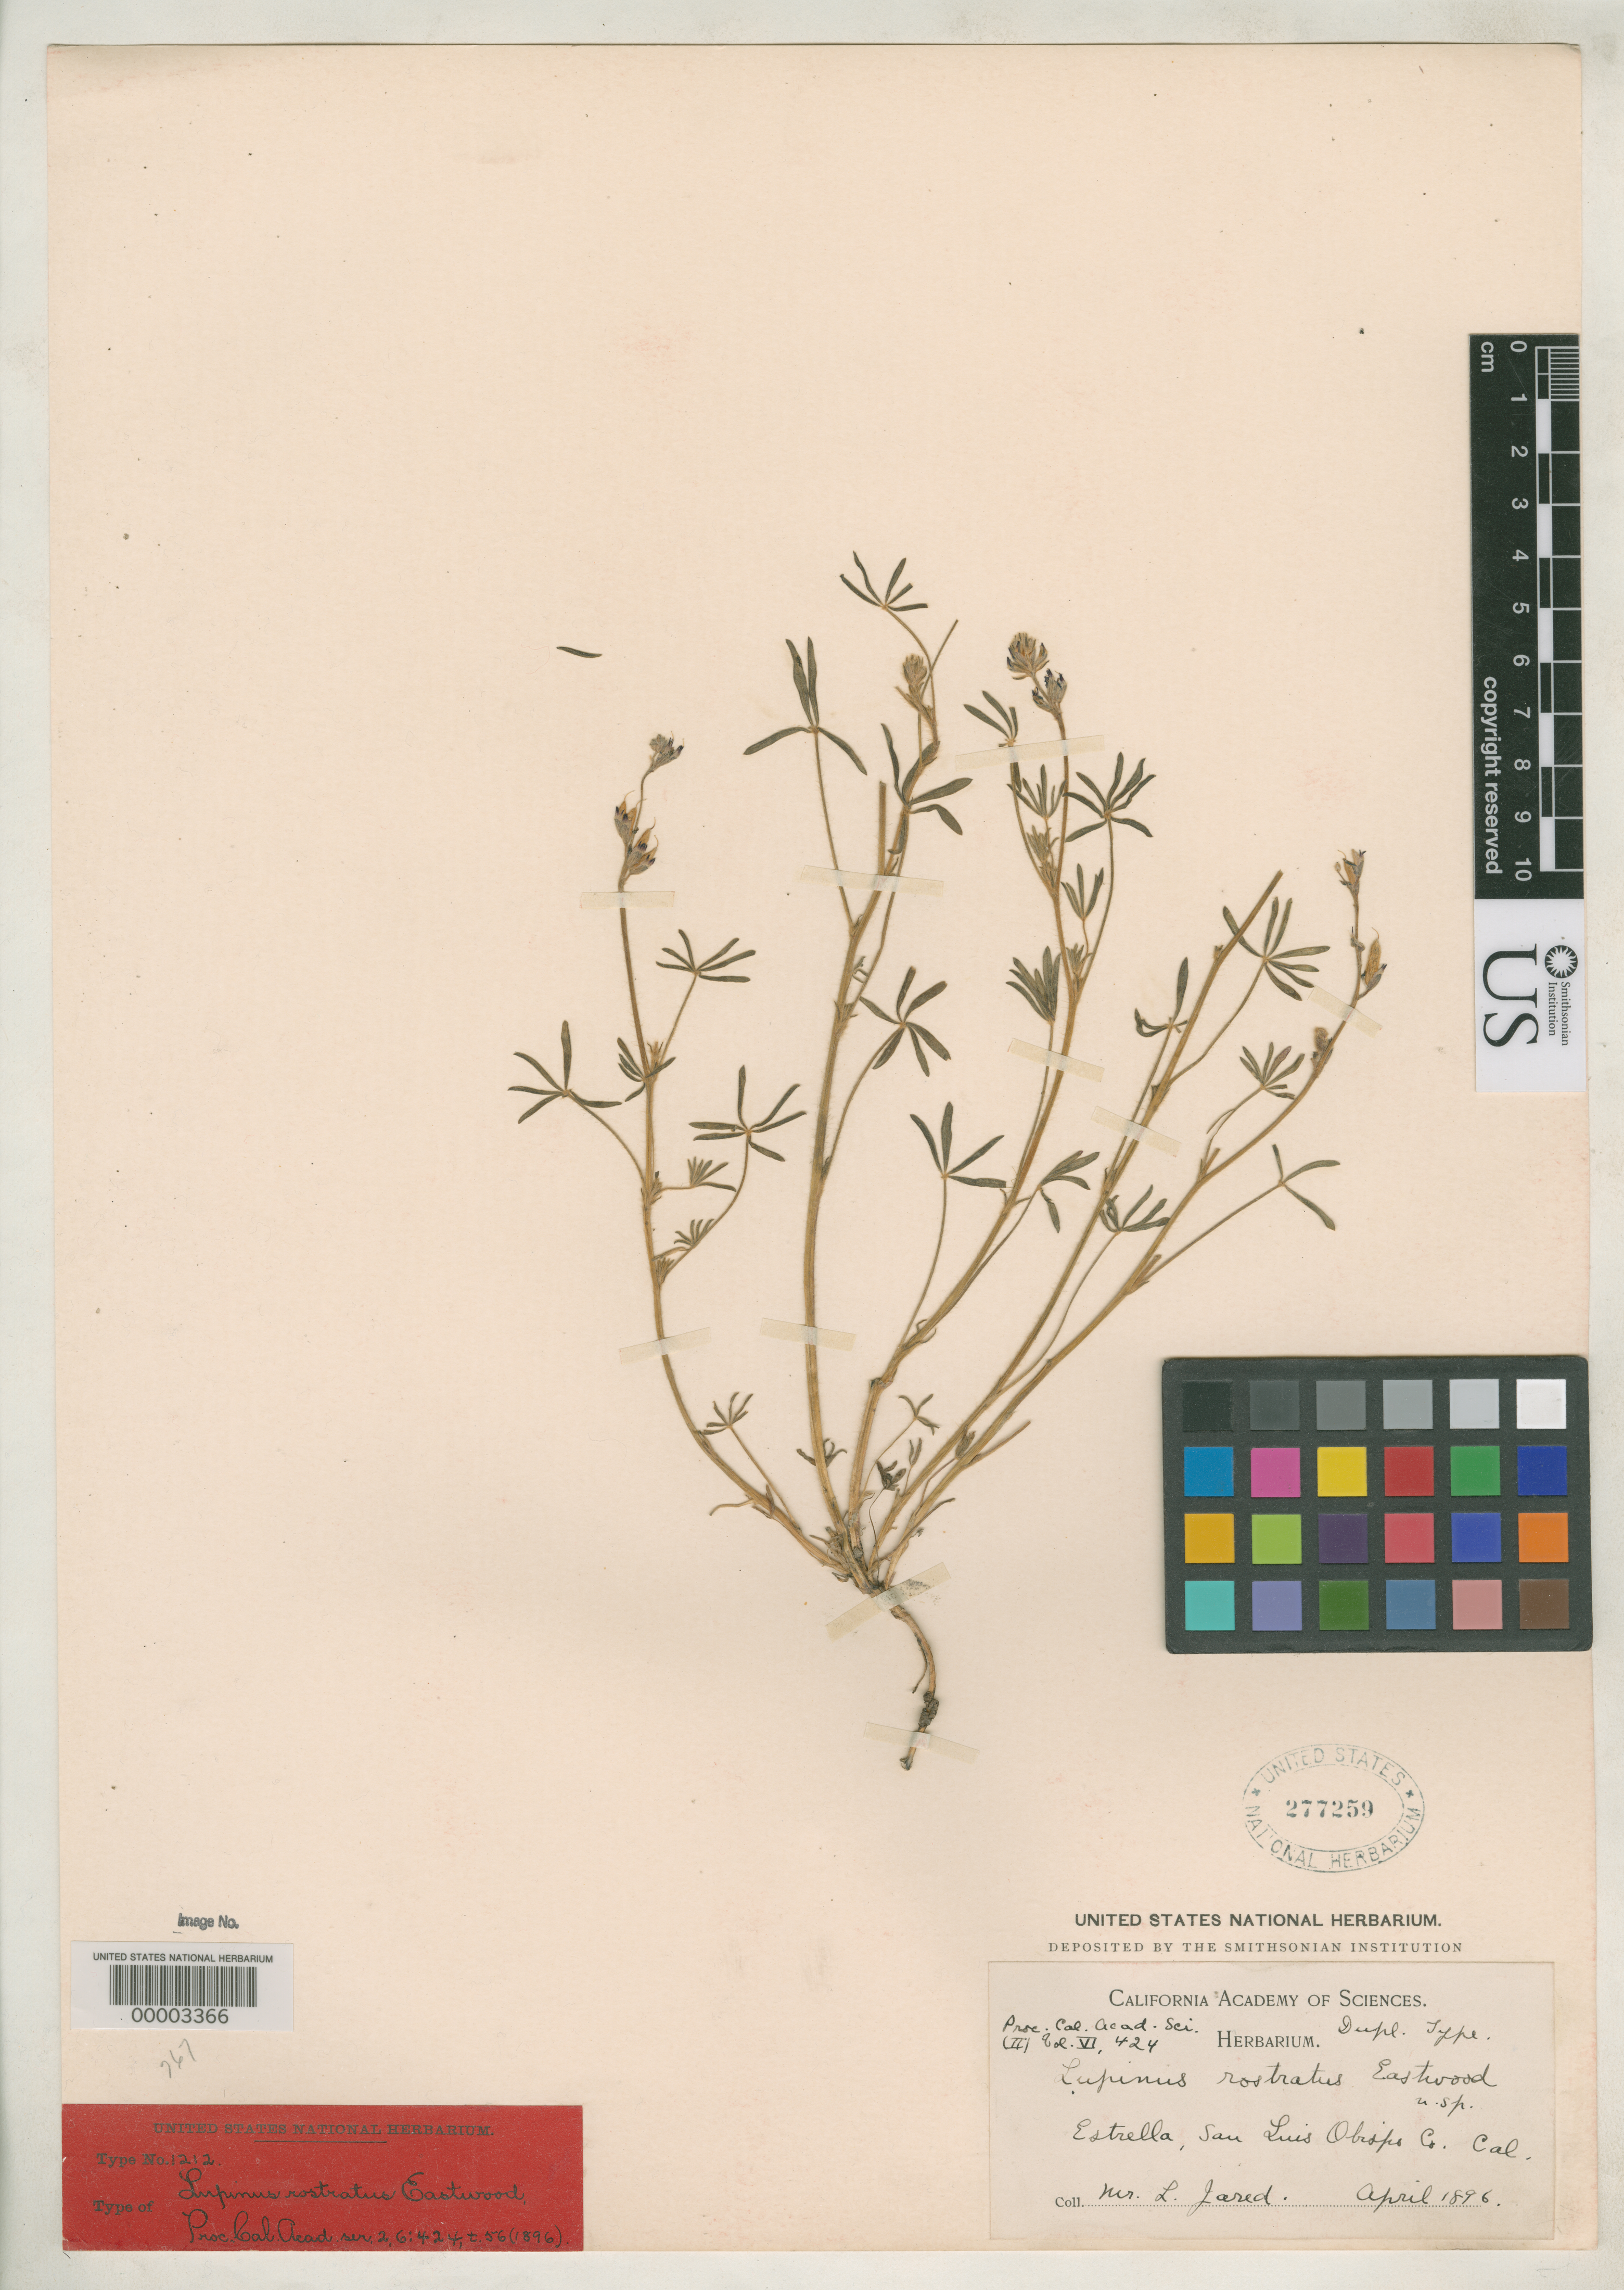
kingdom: Plantae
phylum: Tracheophyta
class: Magnoliopsida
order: Fabales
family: Fabaceae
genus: Lupinus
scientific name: Lupinus rostratus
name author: Eastw.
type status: Isotype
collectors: L. Jared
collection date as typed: Apr 1896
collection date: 1896-04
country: United States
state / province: California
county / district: San Luis Obispo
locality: Near Estrella.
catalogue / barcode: US 277259